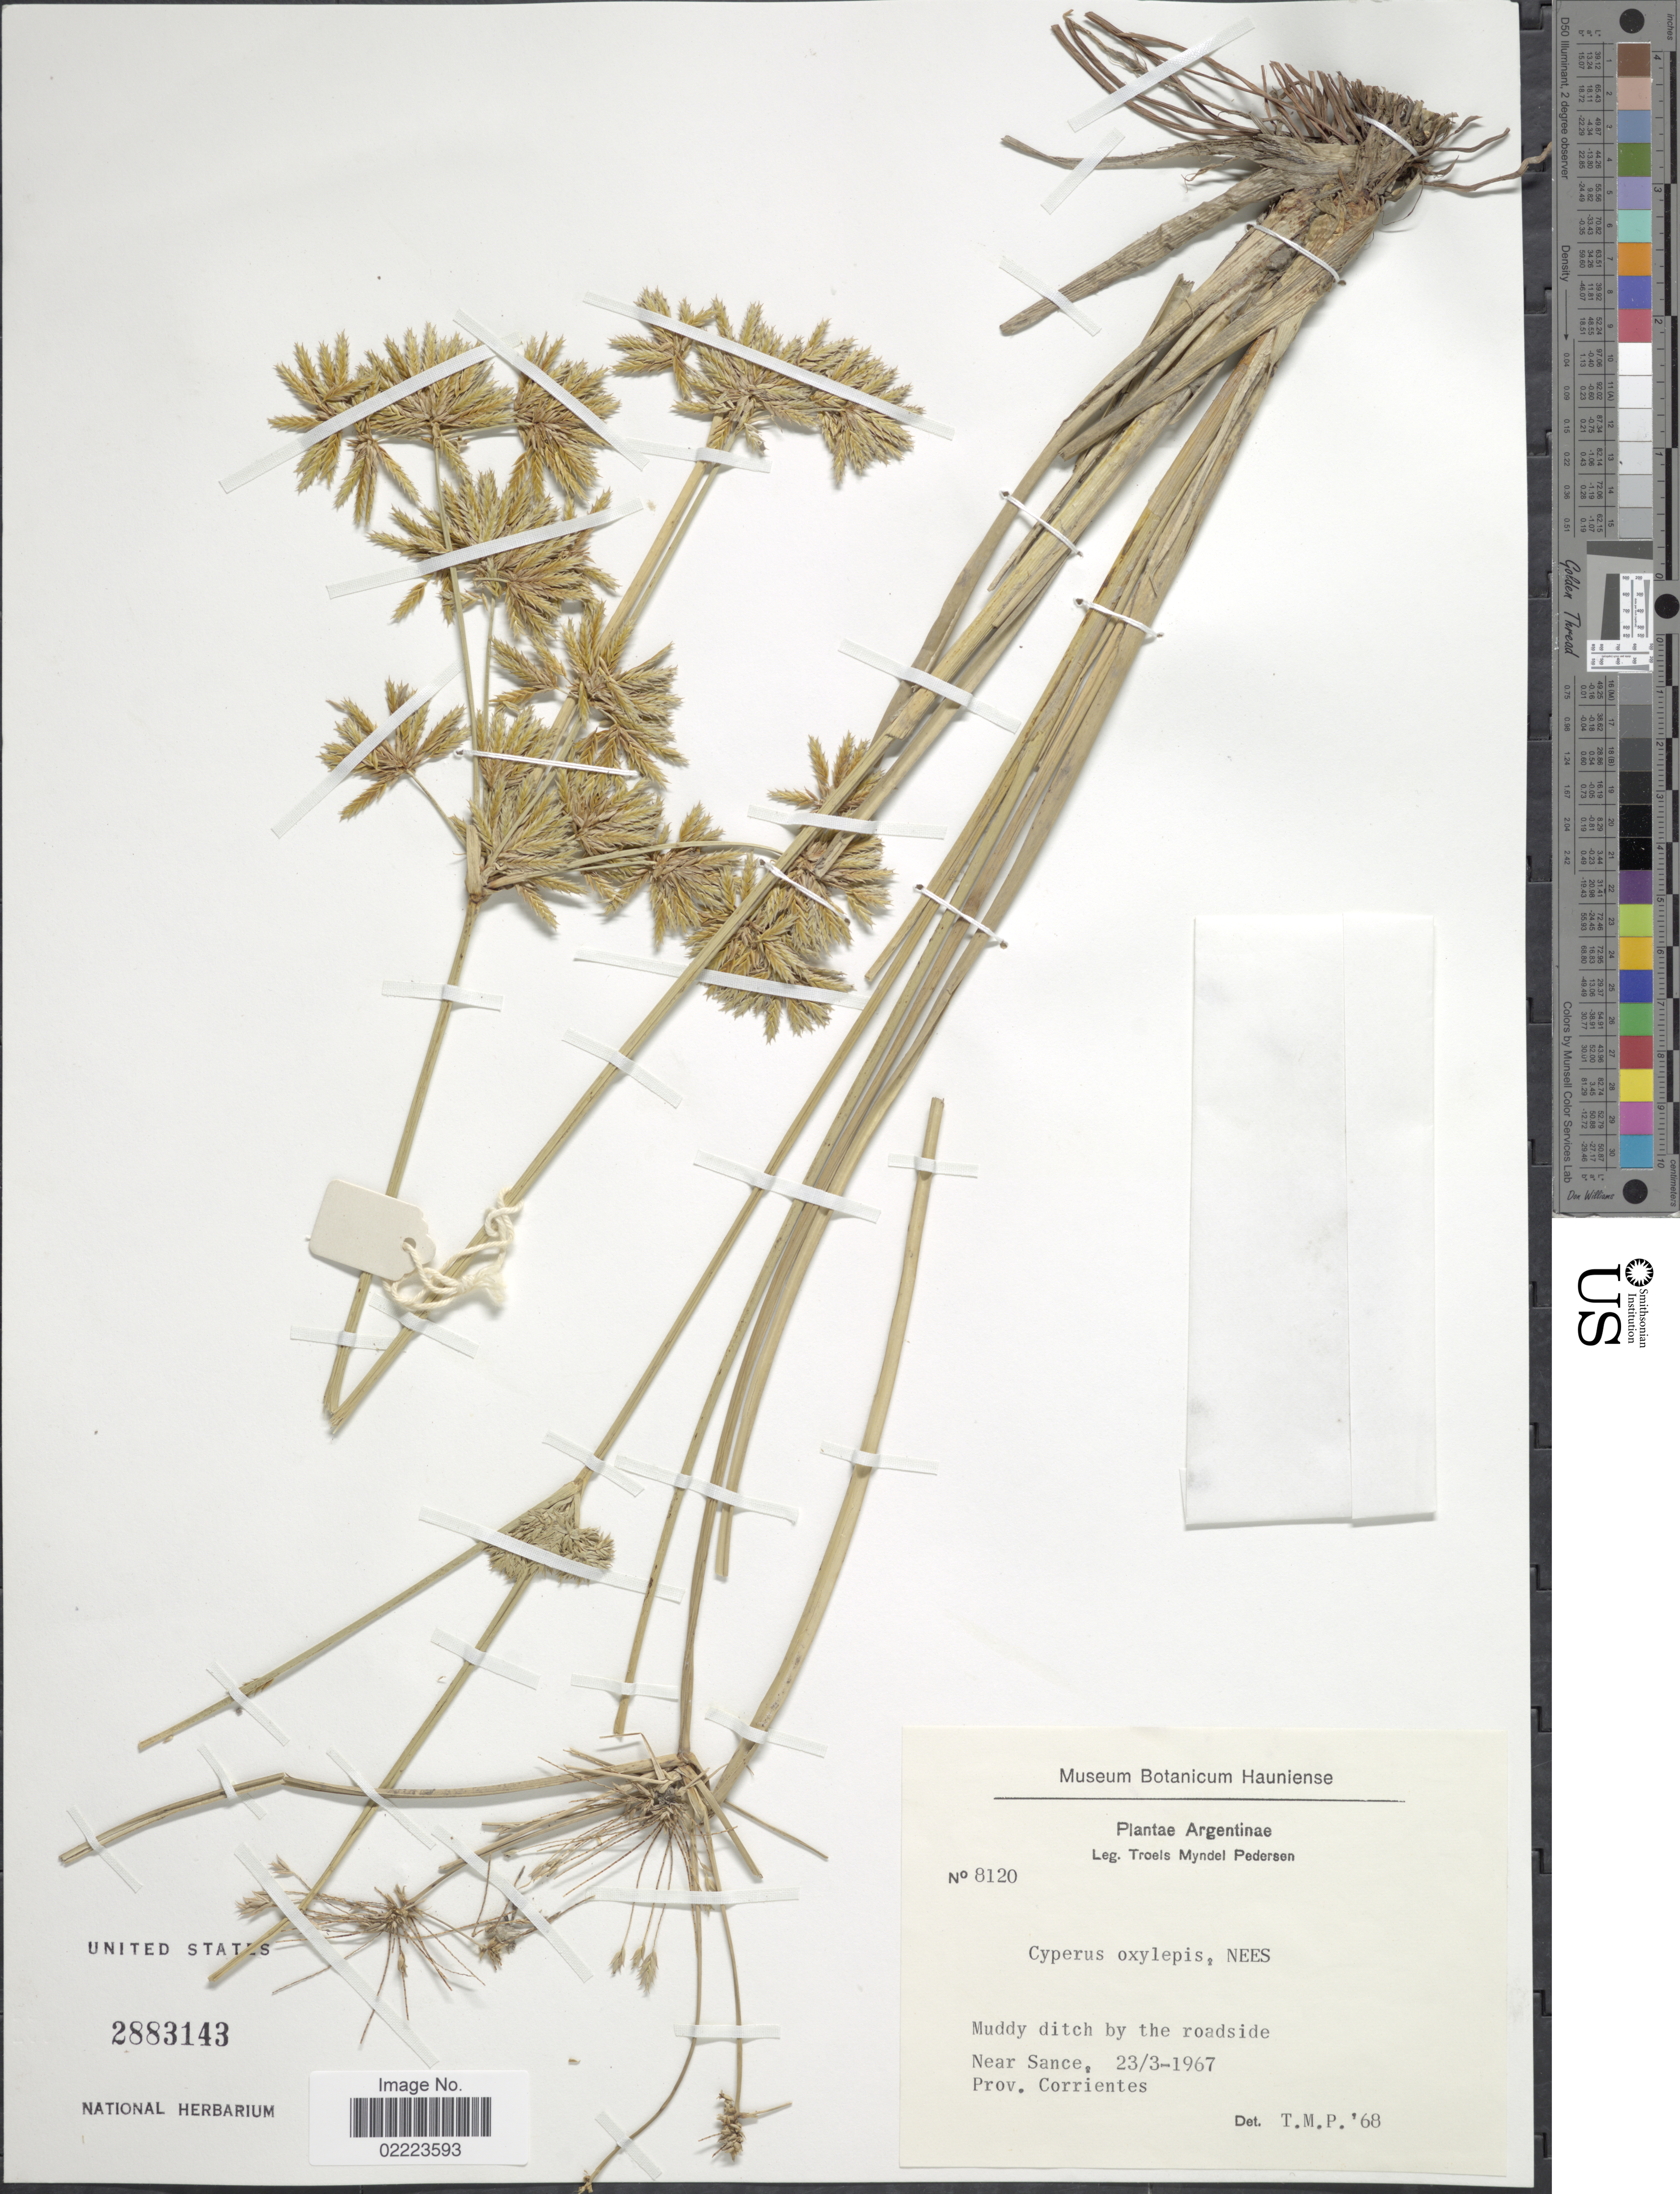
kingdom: Plantae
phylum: Tracheophyta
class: Liliopsida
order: Poales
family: Cyperaceae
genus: Cyperus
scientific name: Cyperus oxylepis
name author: Nees ex Steud.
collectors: T. Pederson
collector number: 8120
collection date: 1967-03-23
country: Argentina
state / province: Corrientes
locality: Near Sance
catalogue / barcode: US 2883143